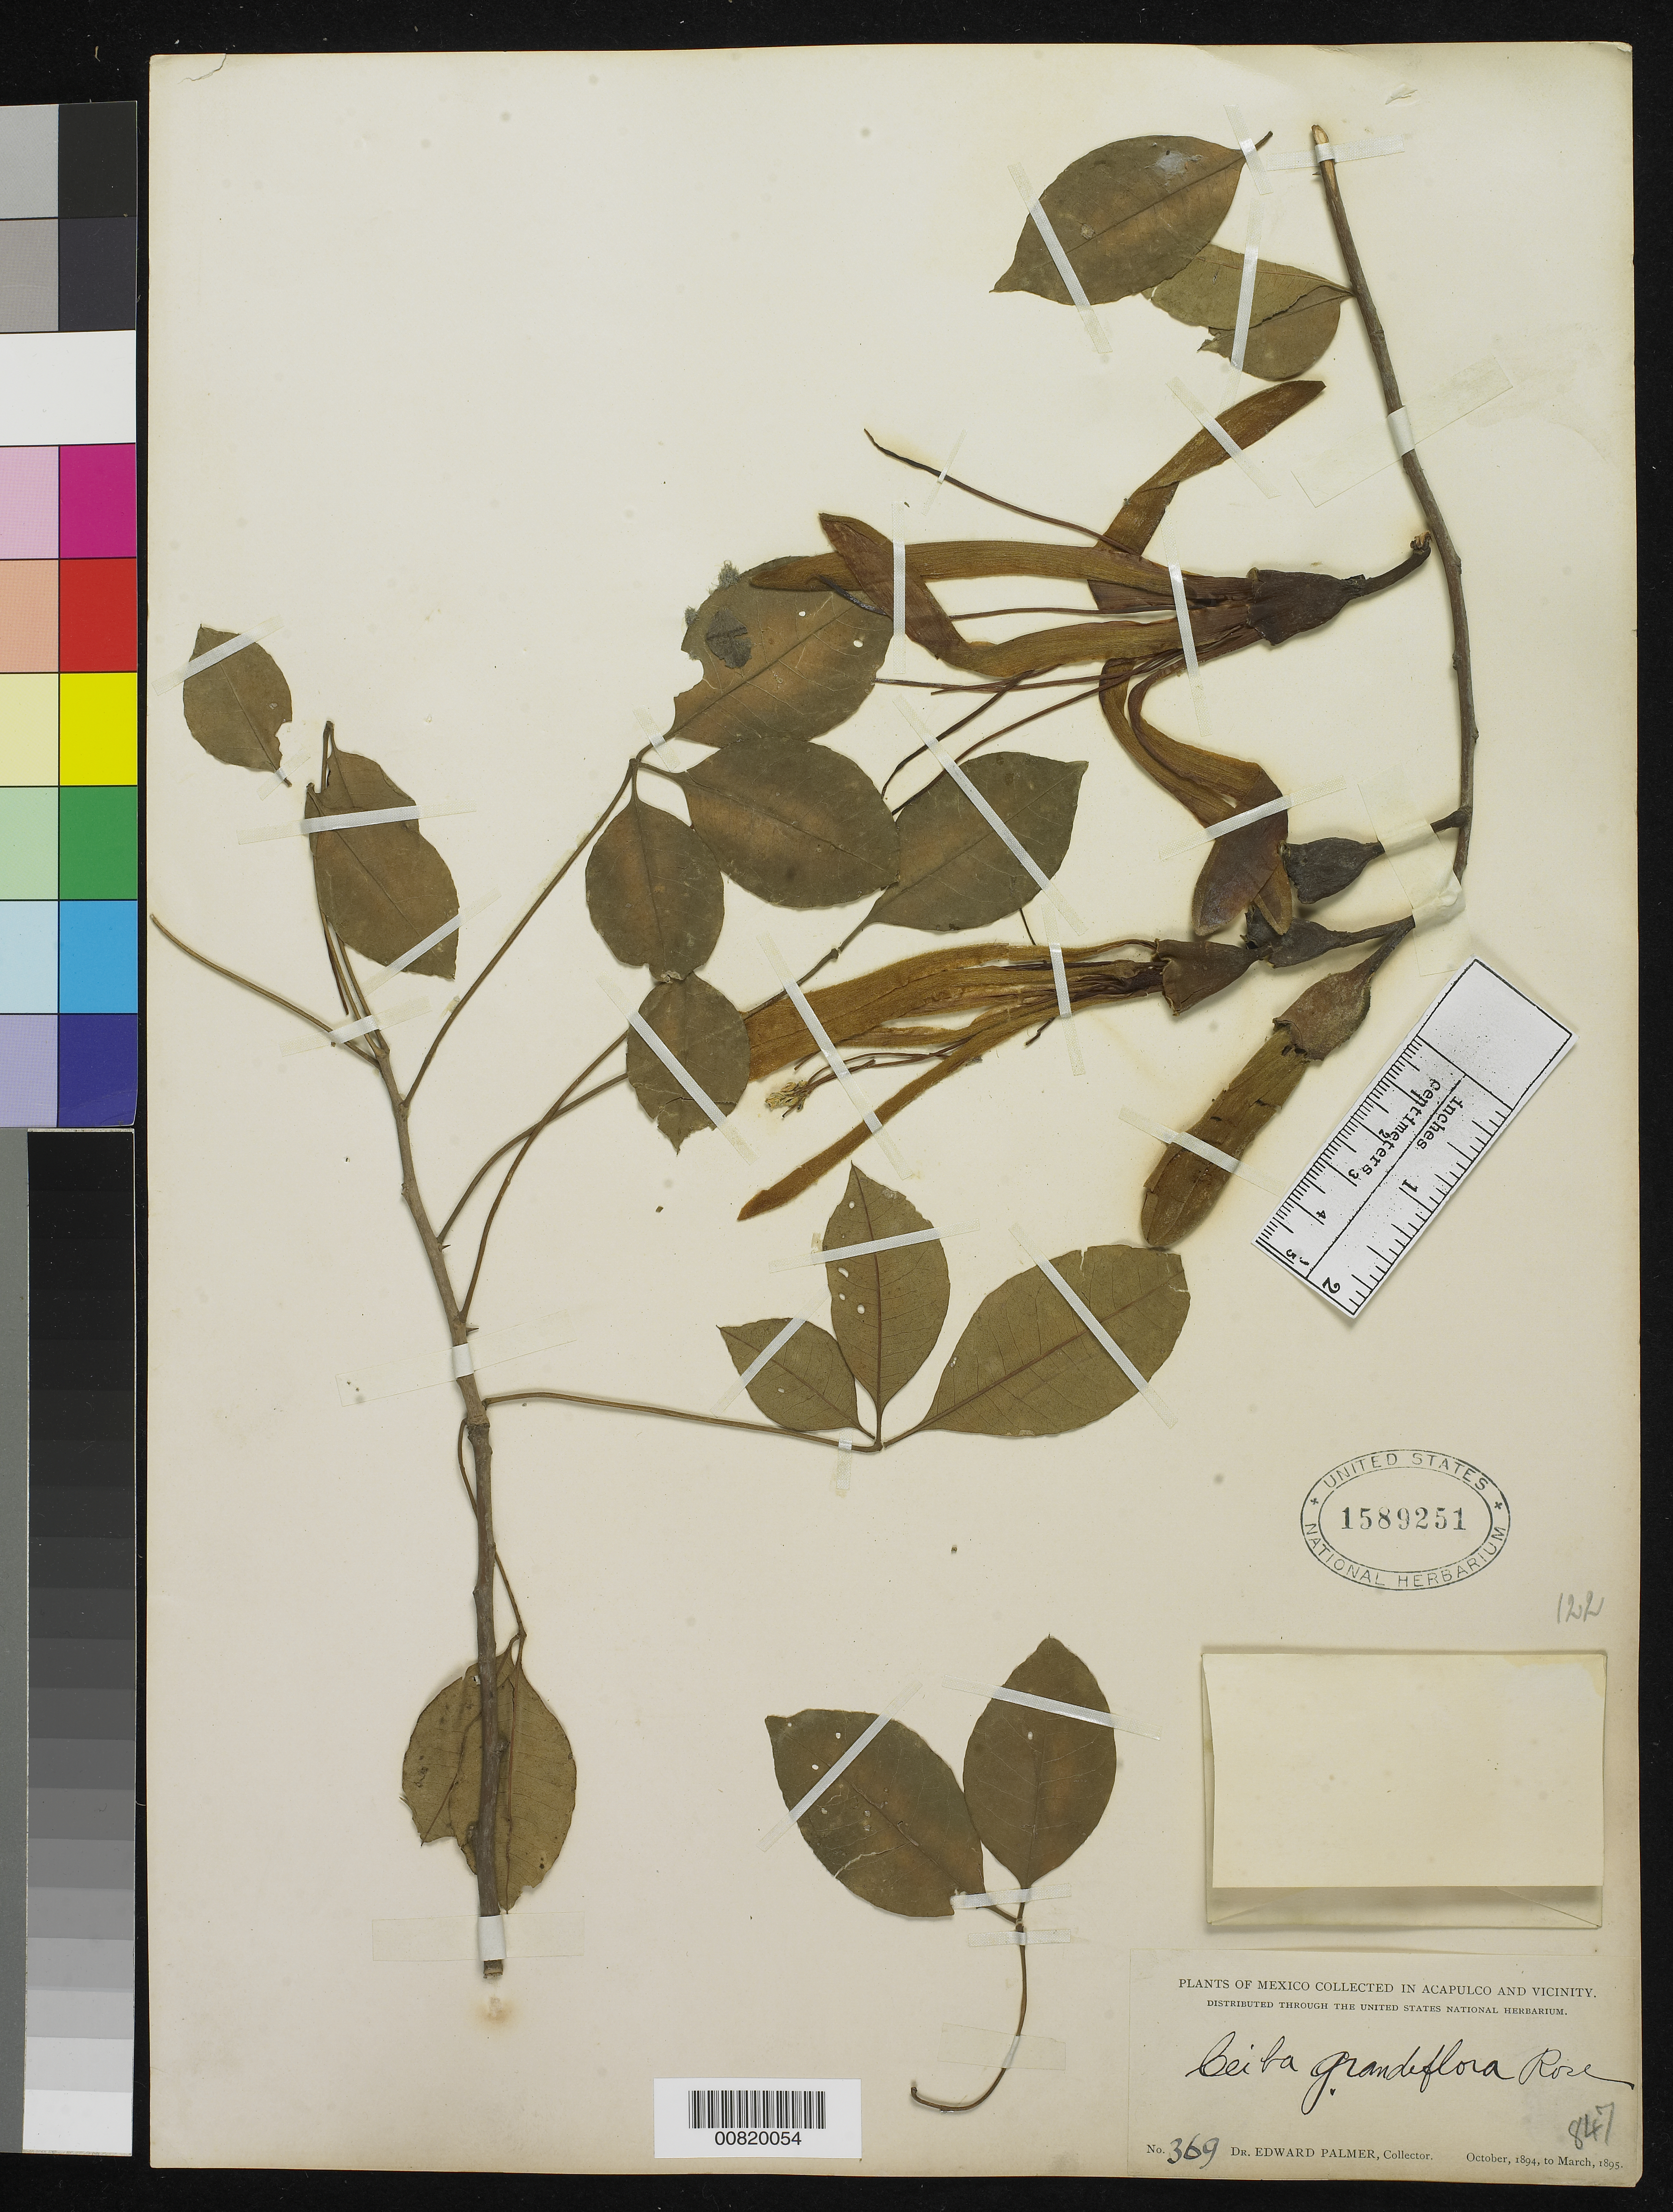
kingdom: Plantae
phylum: Tracheophyta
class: Magnoliopsida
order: Malvales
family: Malvaceae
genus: Ceiba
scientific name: Ceiba grandiflora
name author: Rose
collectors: E. Palmer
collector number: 369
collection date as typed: Oct 1894 to -- Mar 1895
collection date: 1894-10/1895-03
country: Mexico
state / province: Guerrero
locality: Acapulco, Guerrero and vicinity.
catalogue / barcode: US 1589251